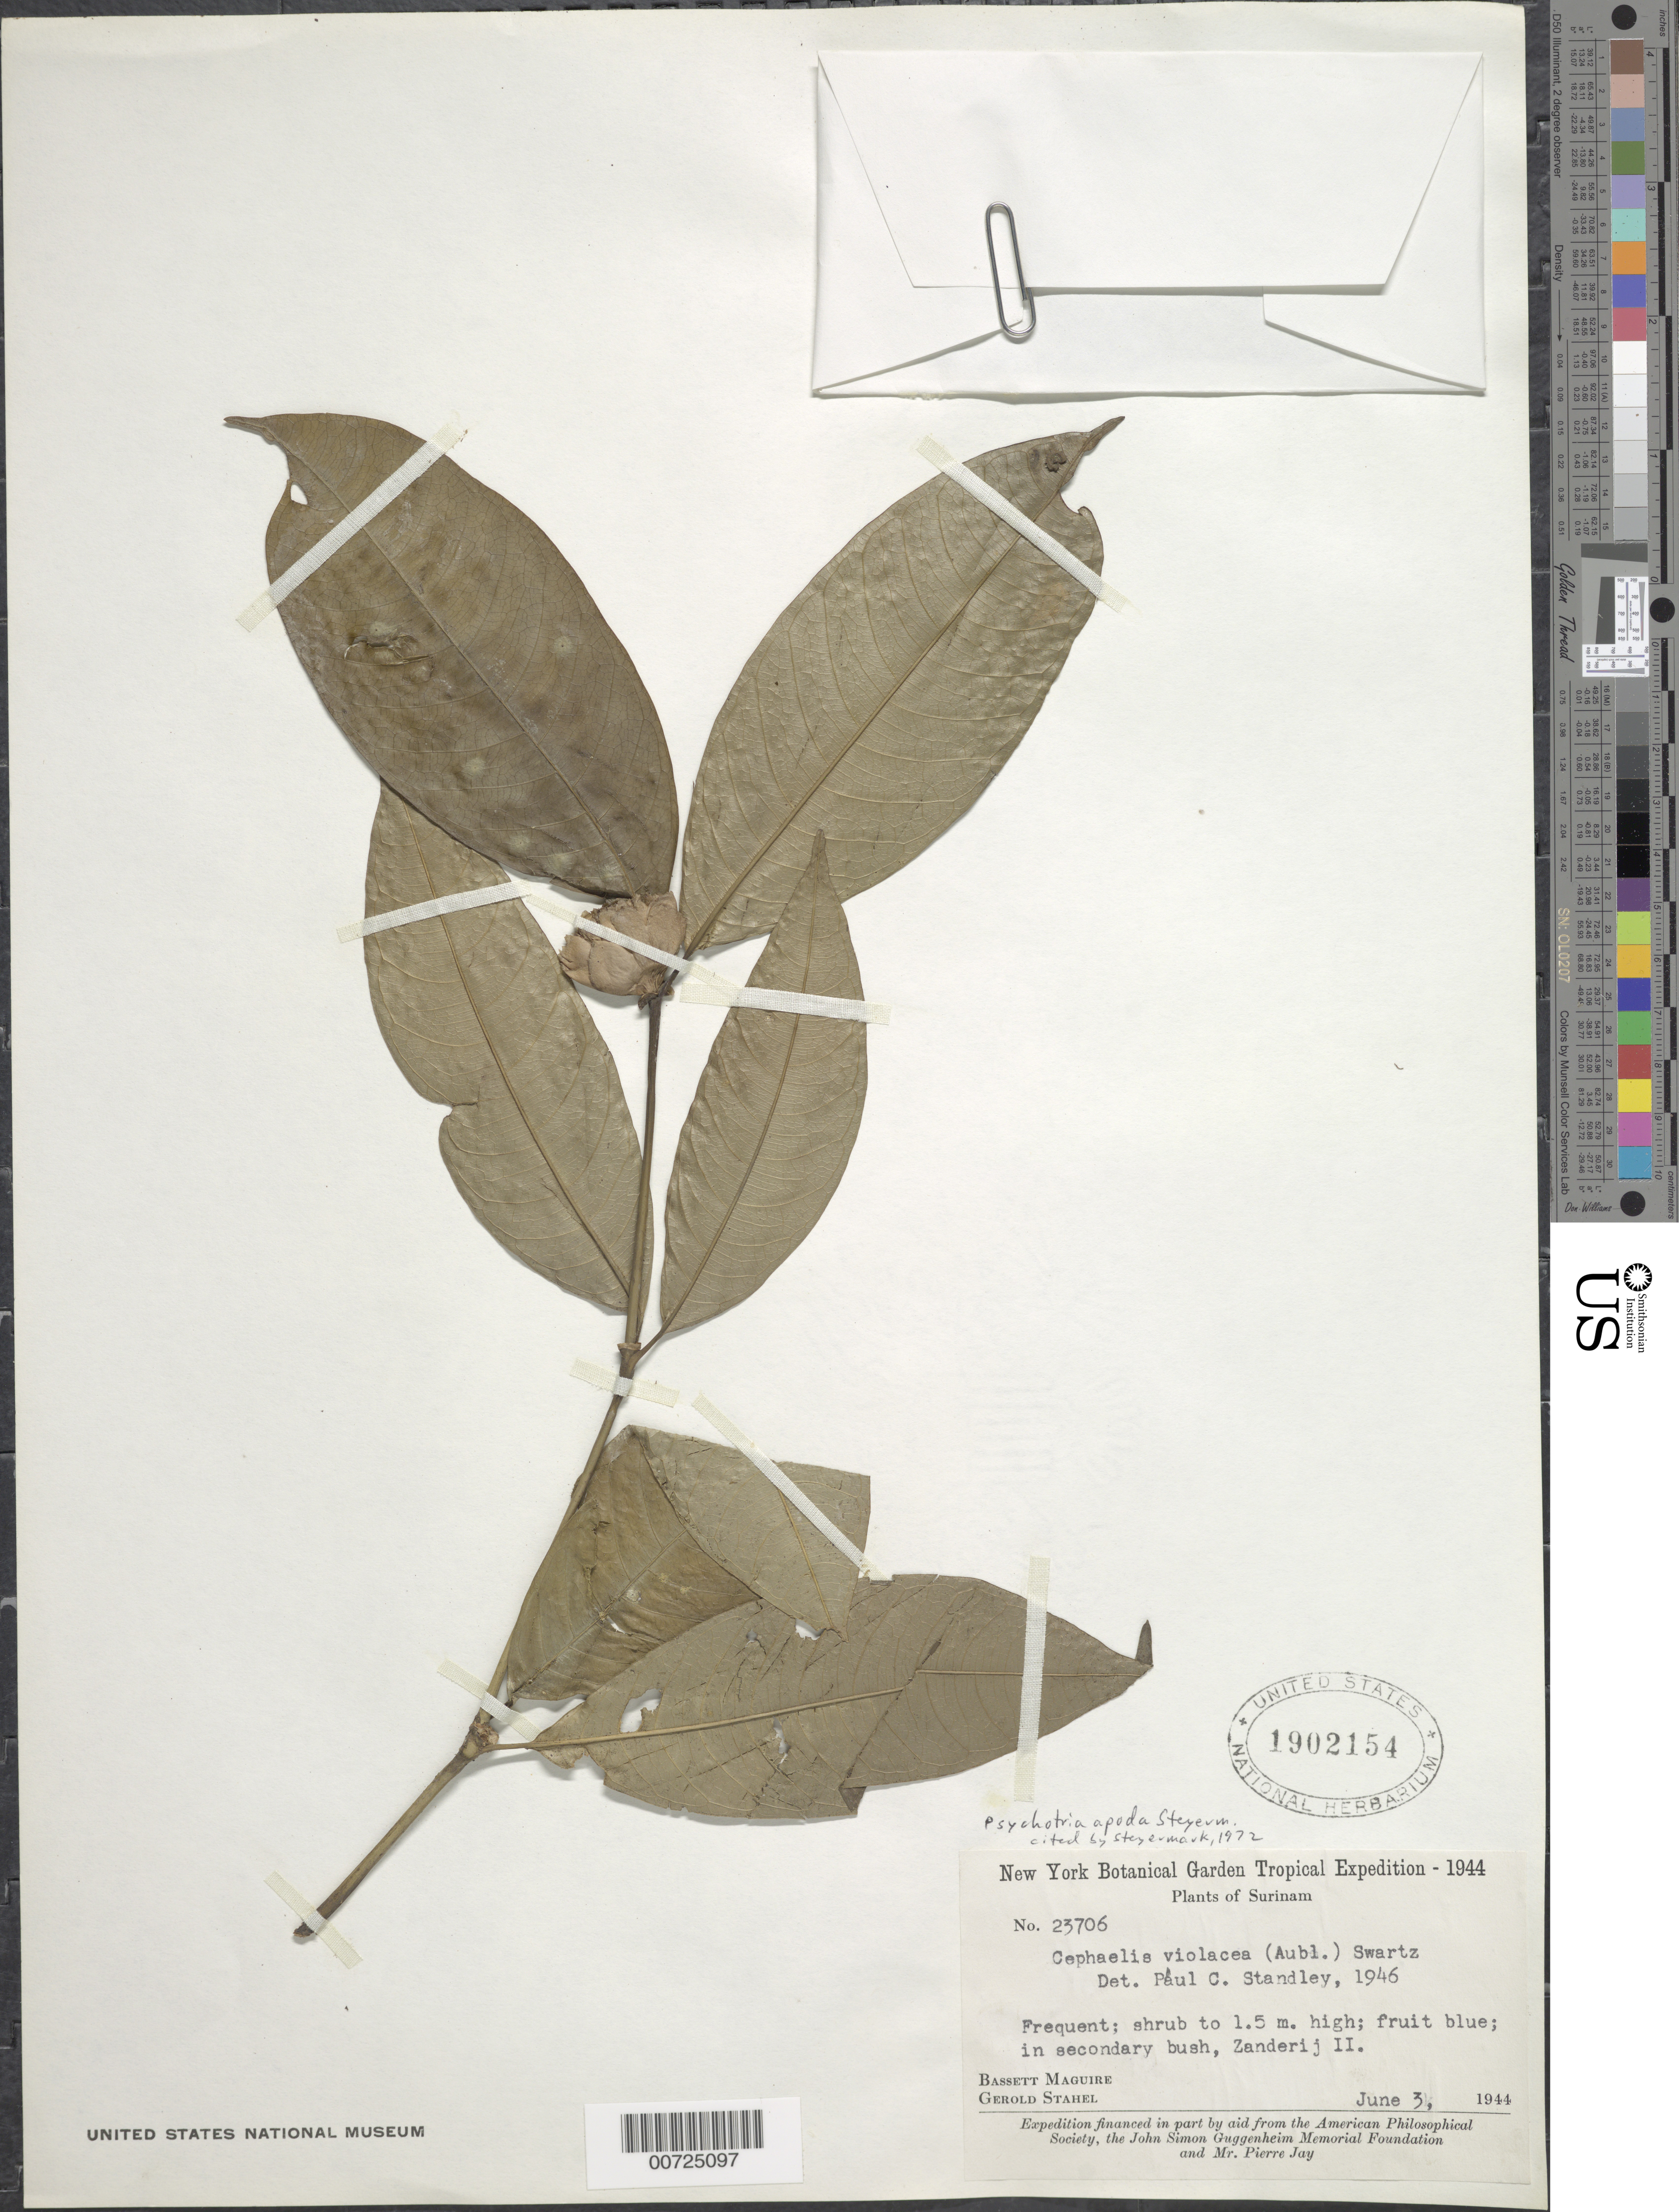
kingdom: Plantae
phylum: Tracheophyta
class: Magnoliopsida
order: Gentianales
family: Rubiaceae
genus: Palicourea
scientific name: Palicourea apoda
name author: (Steyerm.) Delprete & J.H. Kirkbr.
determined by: Kirkbride, J. H., Jr.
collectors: B. Maguire & G. Stahel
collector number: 23706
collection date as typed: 3-Jun-44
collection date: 1944-06-03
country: Suriname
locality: Zanderij I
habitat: Secondary bush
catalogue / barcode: US 1902154